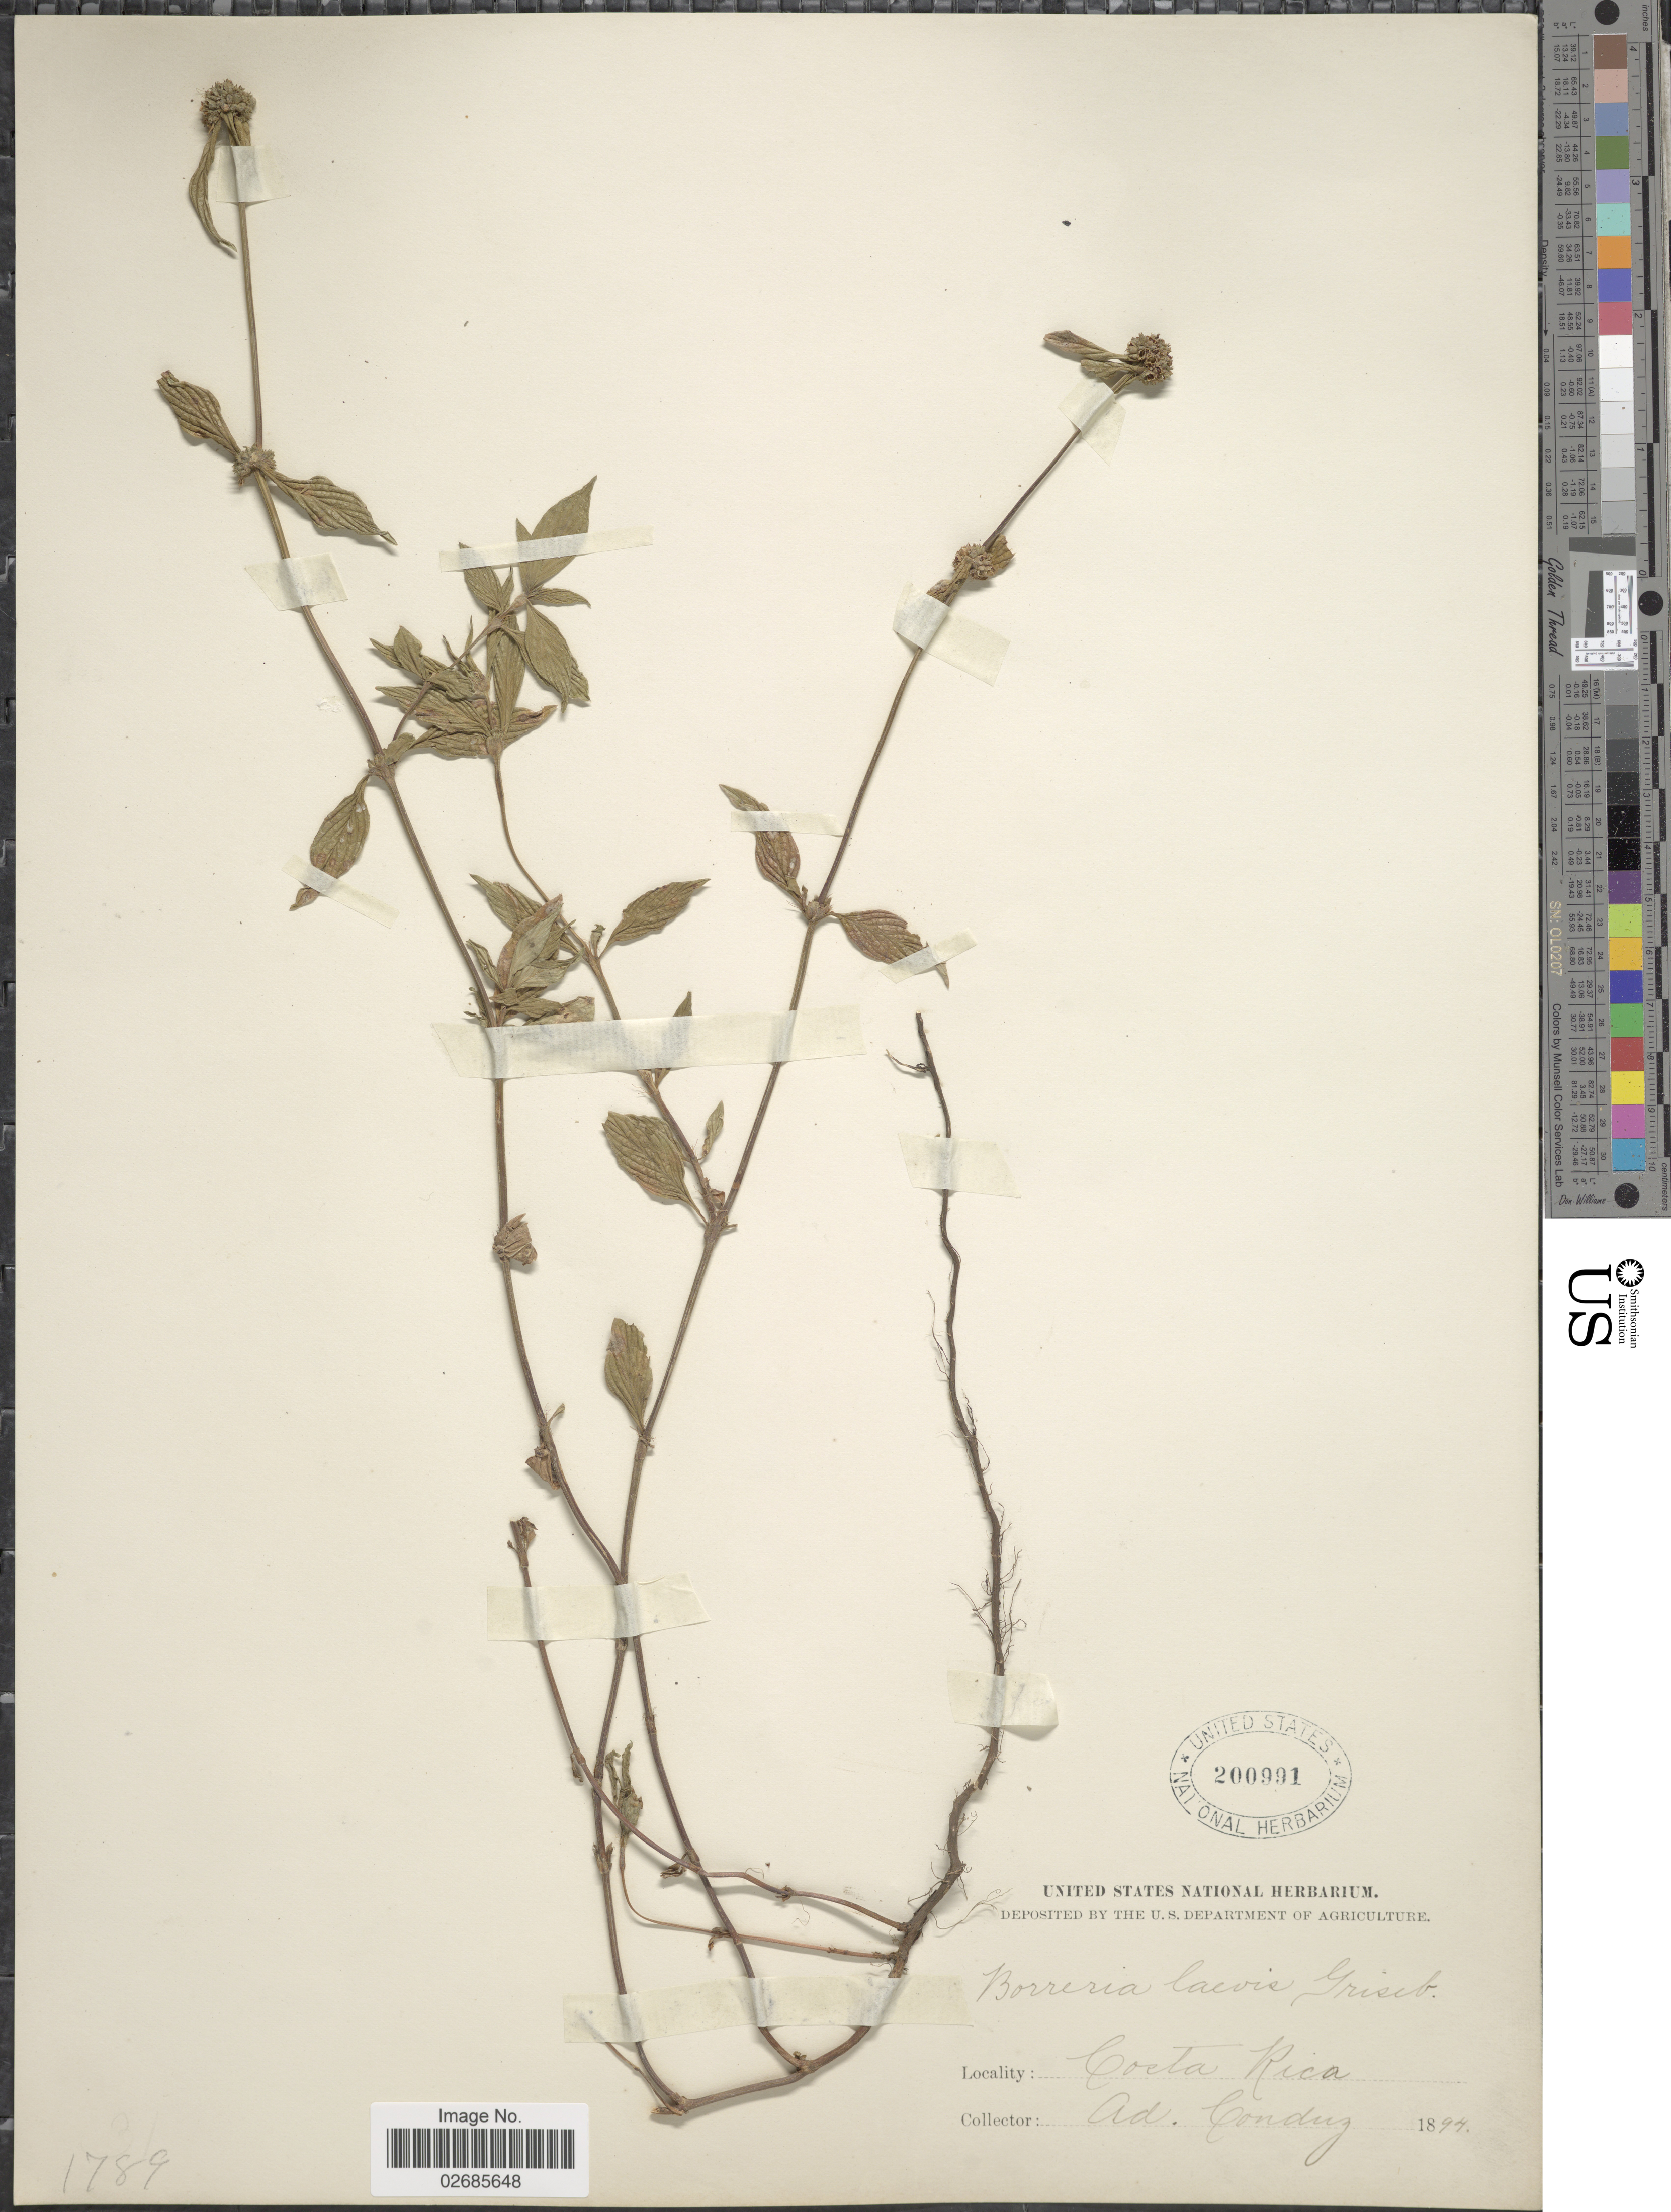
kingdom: Plantae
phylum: Tracheophyta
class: Magnoliopsida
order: Gentianales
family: Rubiaceae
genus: Borreria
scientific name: Borreria latifolia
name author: (Aubl.) K. Schum.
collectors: A. Tonduz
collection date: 1894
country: Costa Rica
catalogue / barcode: US 200991